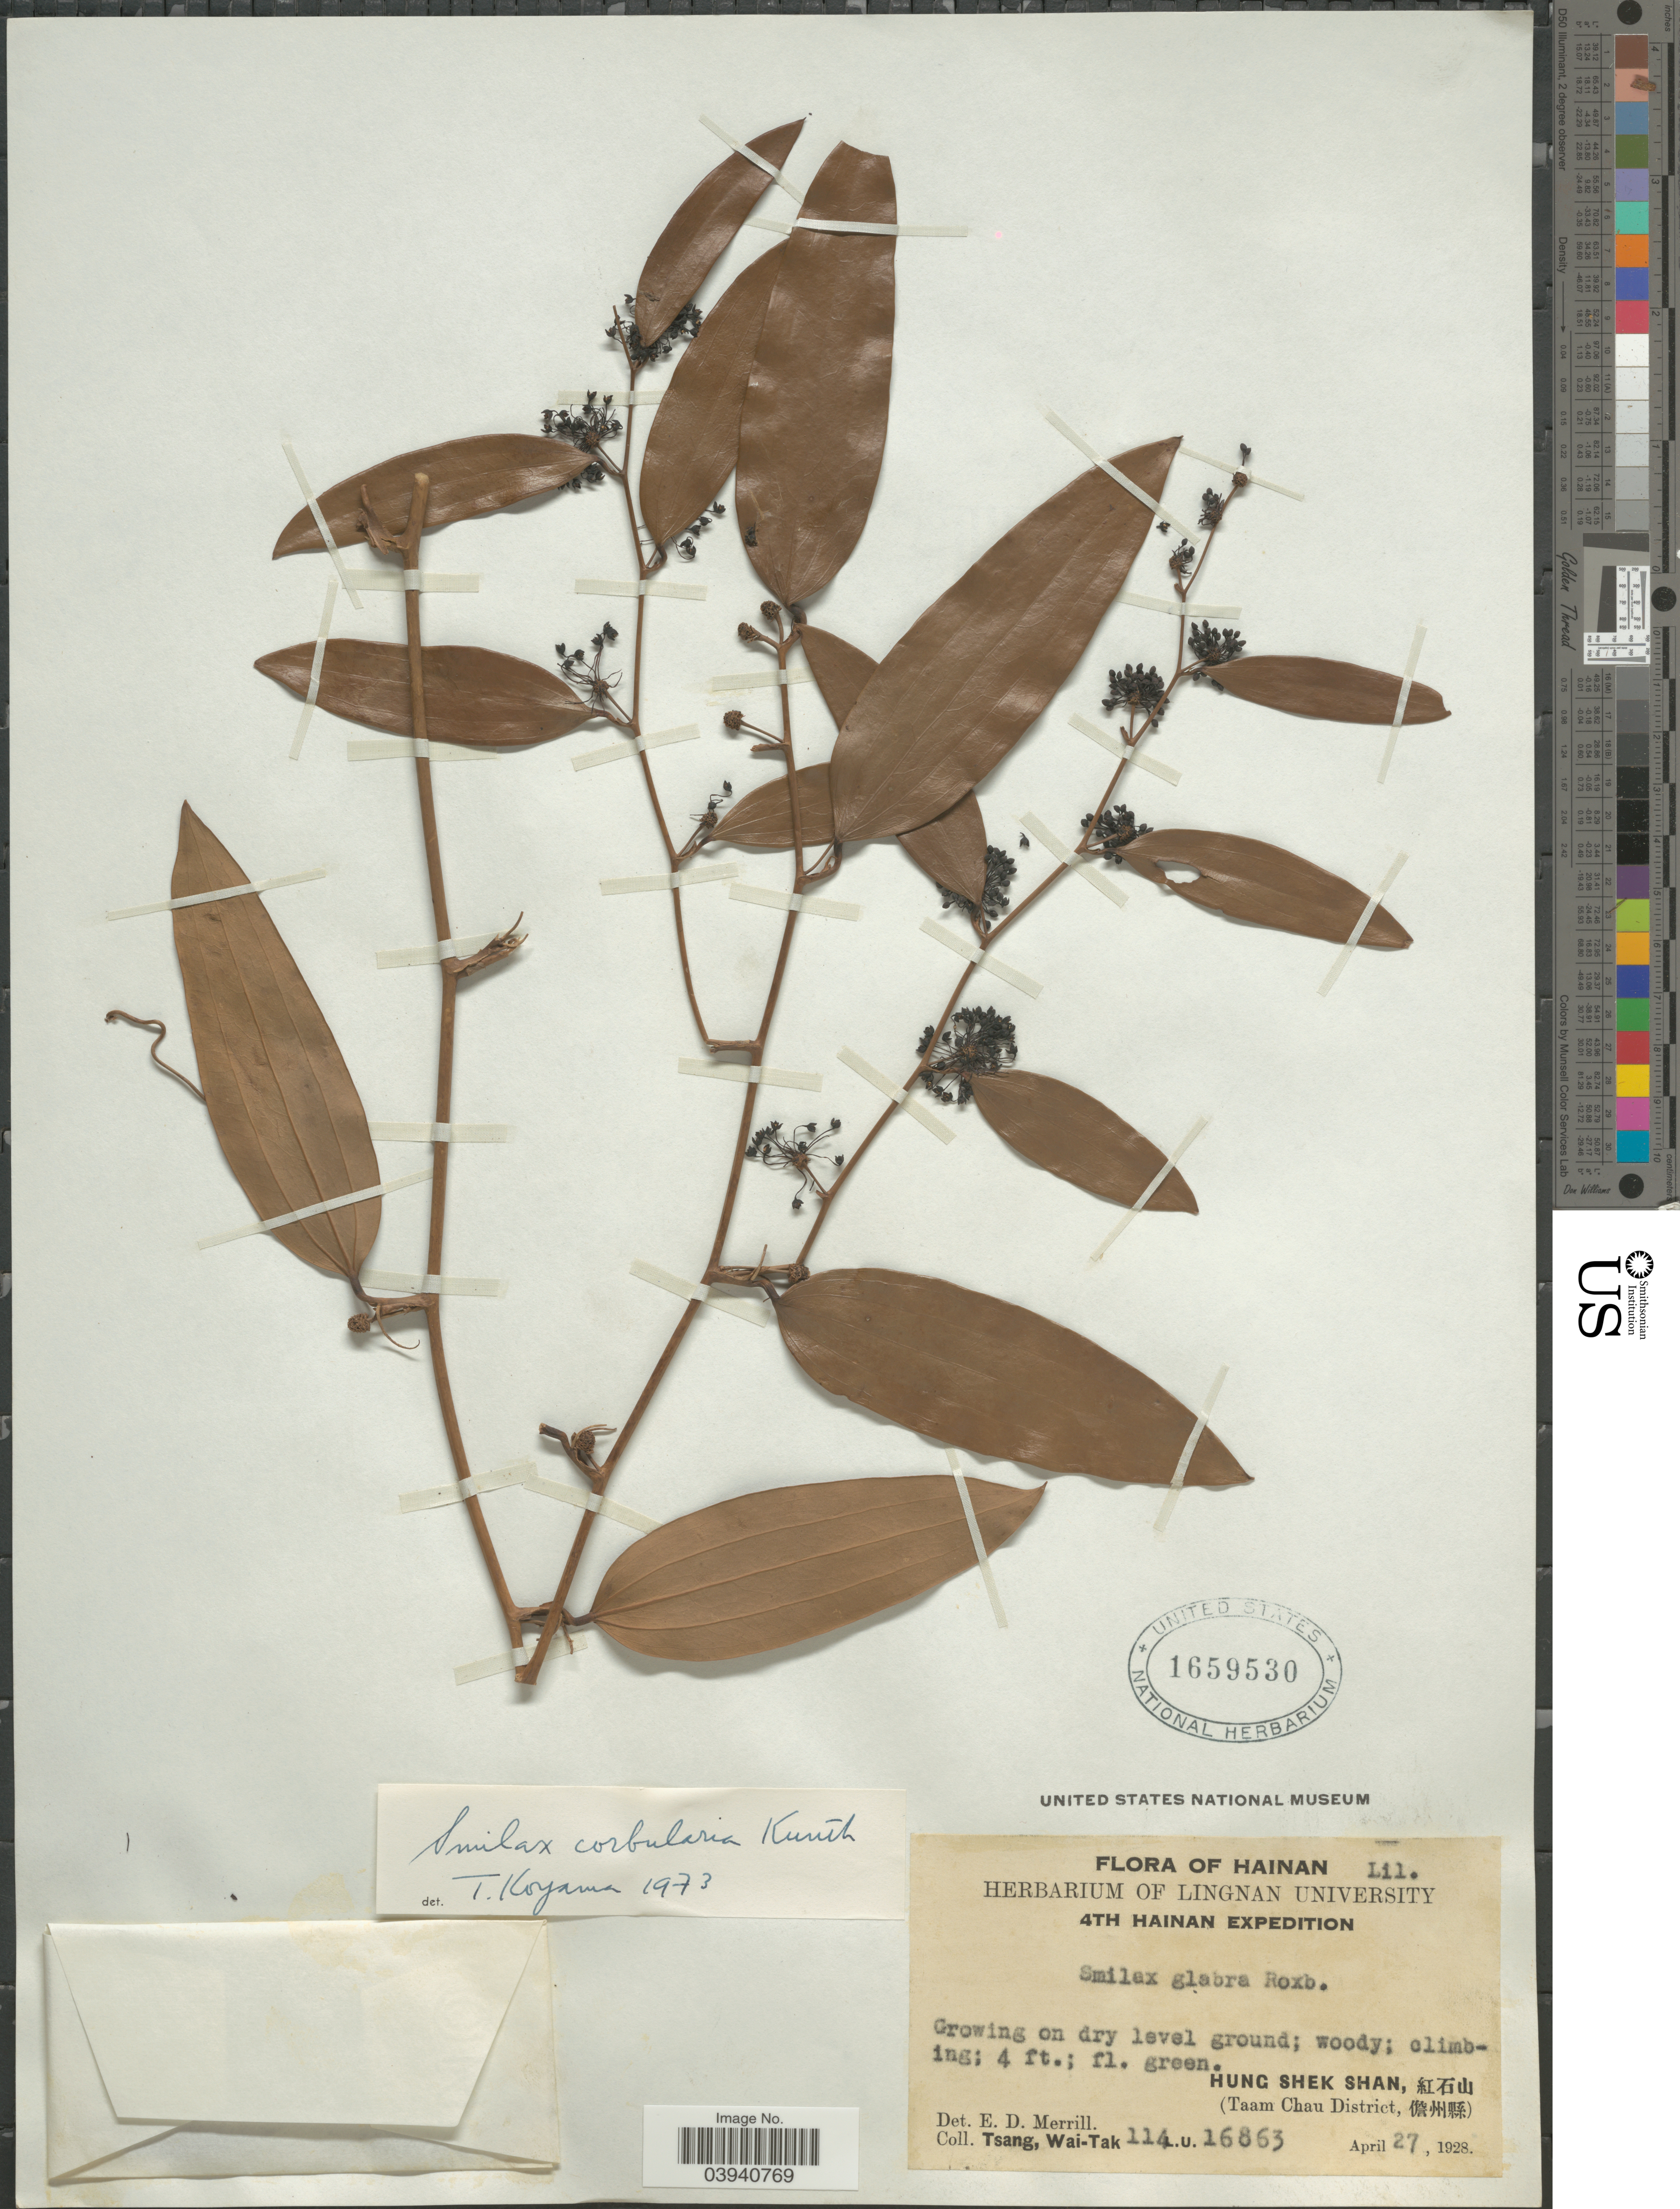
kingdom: Plantae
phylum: Tracheophyta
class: Liliopsida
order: Liliales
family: Smilacaceae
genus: Smilax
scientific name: Smilax glabra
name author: Roxb.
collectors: W. T. Tsang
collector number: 114L.U.16863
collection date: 1928-04-27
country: China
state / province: Hainan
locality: Hung Shek Shan, X. (Taam Chau District, X).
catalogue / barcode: US 1659530